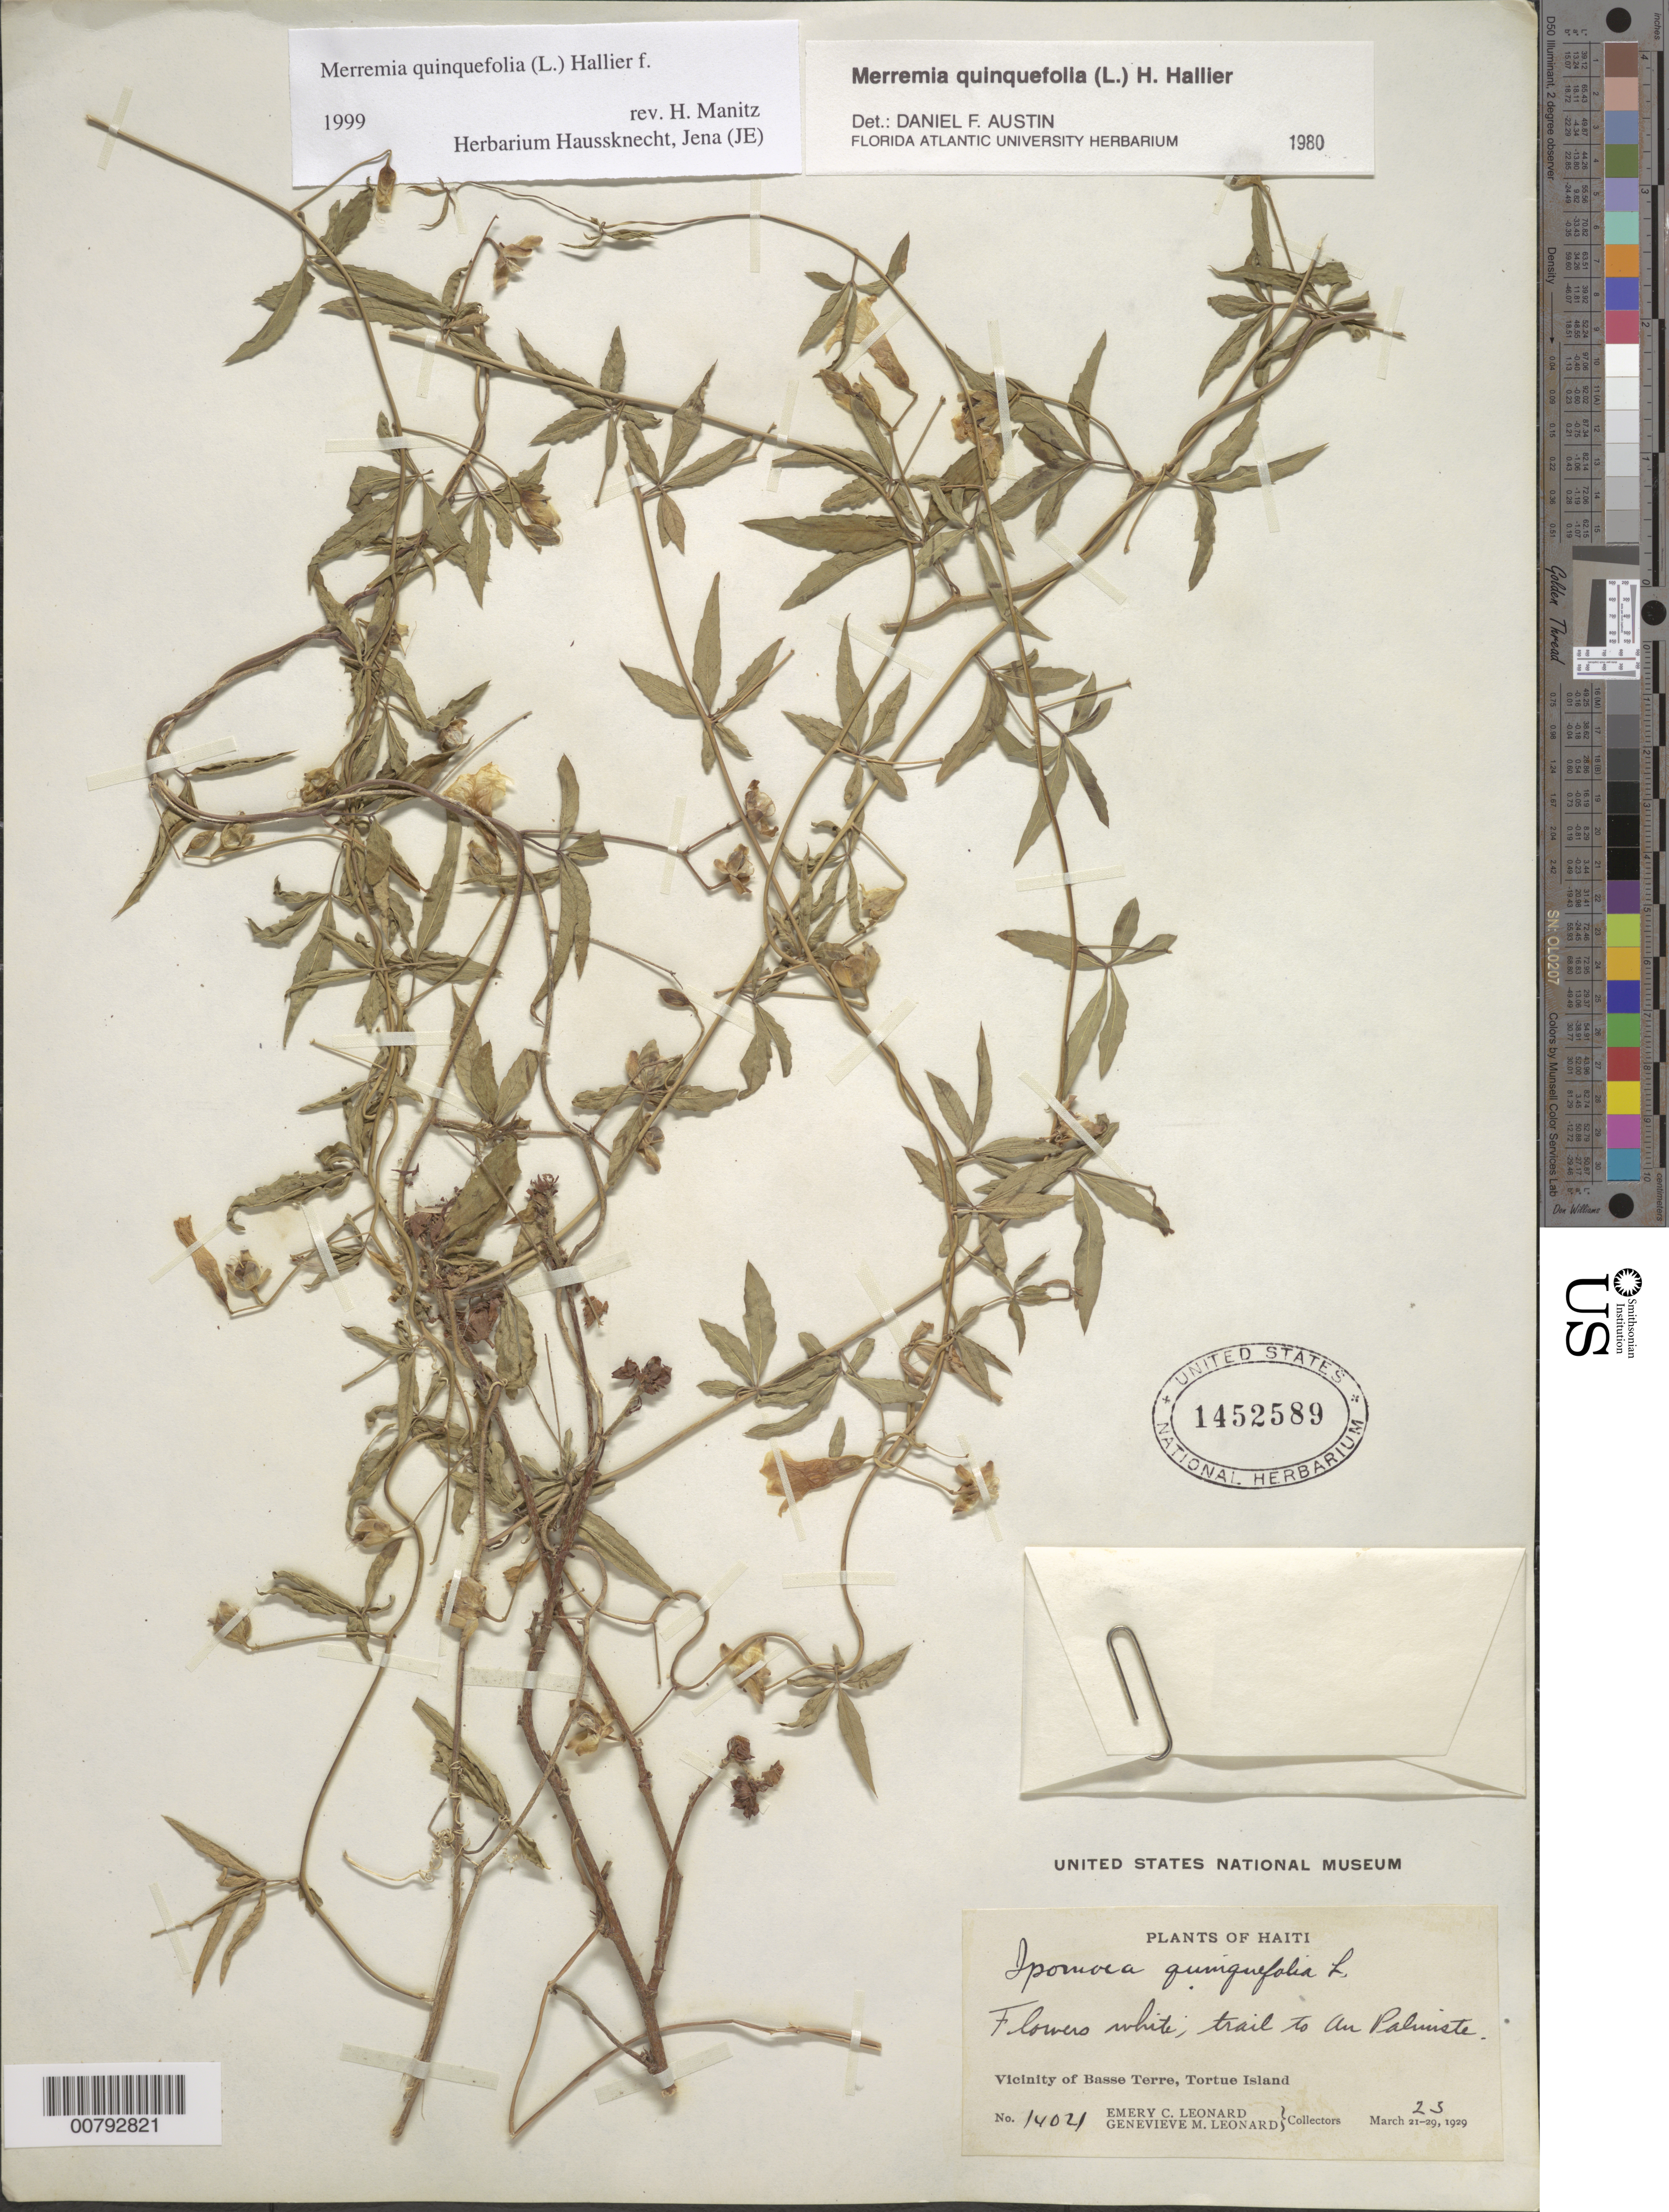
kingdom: Plantae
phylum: Tracheophyta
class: Magnoliopsida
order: Solanales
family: Convolvulaceae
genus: Distimake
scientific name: Distimake quinquefolius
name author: (L.) A. R. Simões & Staples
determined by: Strong, Mark T., (BOT), Smithsonian Institution - National Museum of Natural History (UNITED STATES)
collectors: E. C. Leonard & G. M. Leonard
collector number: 14021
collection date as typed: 23 Mar 1929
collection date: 1929-03-23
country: Haiti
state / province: Nord-Óuest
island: Île de la Tortue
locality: Tortue Island, vicinity of La Vallée, trail to Au Palmiste.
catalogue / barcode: US 1452589